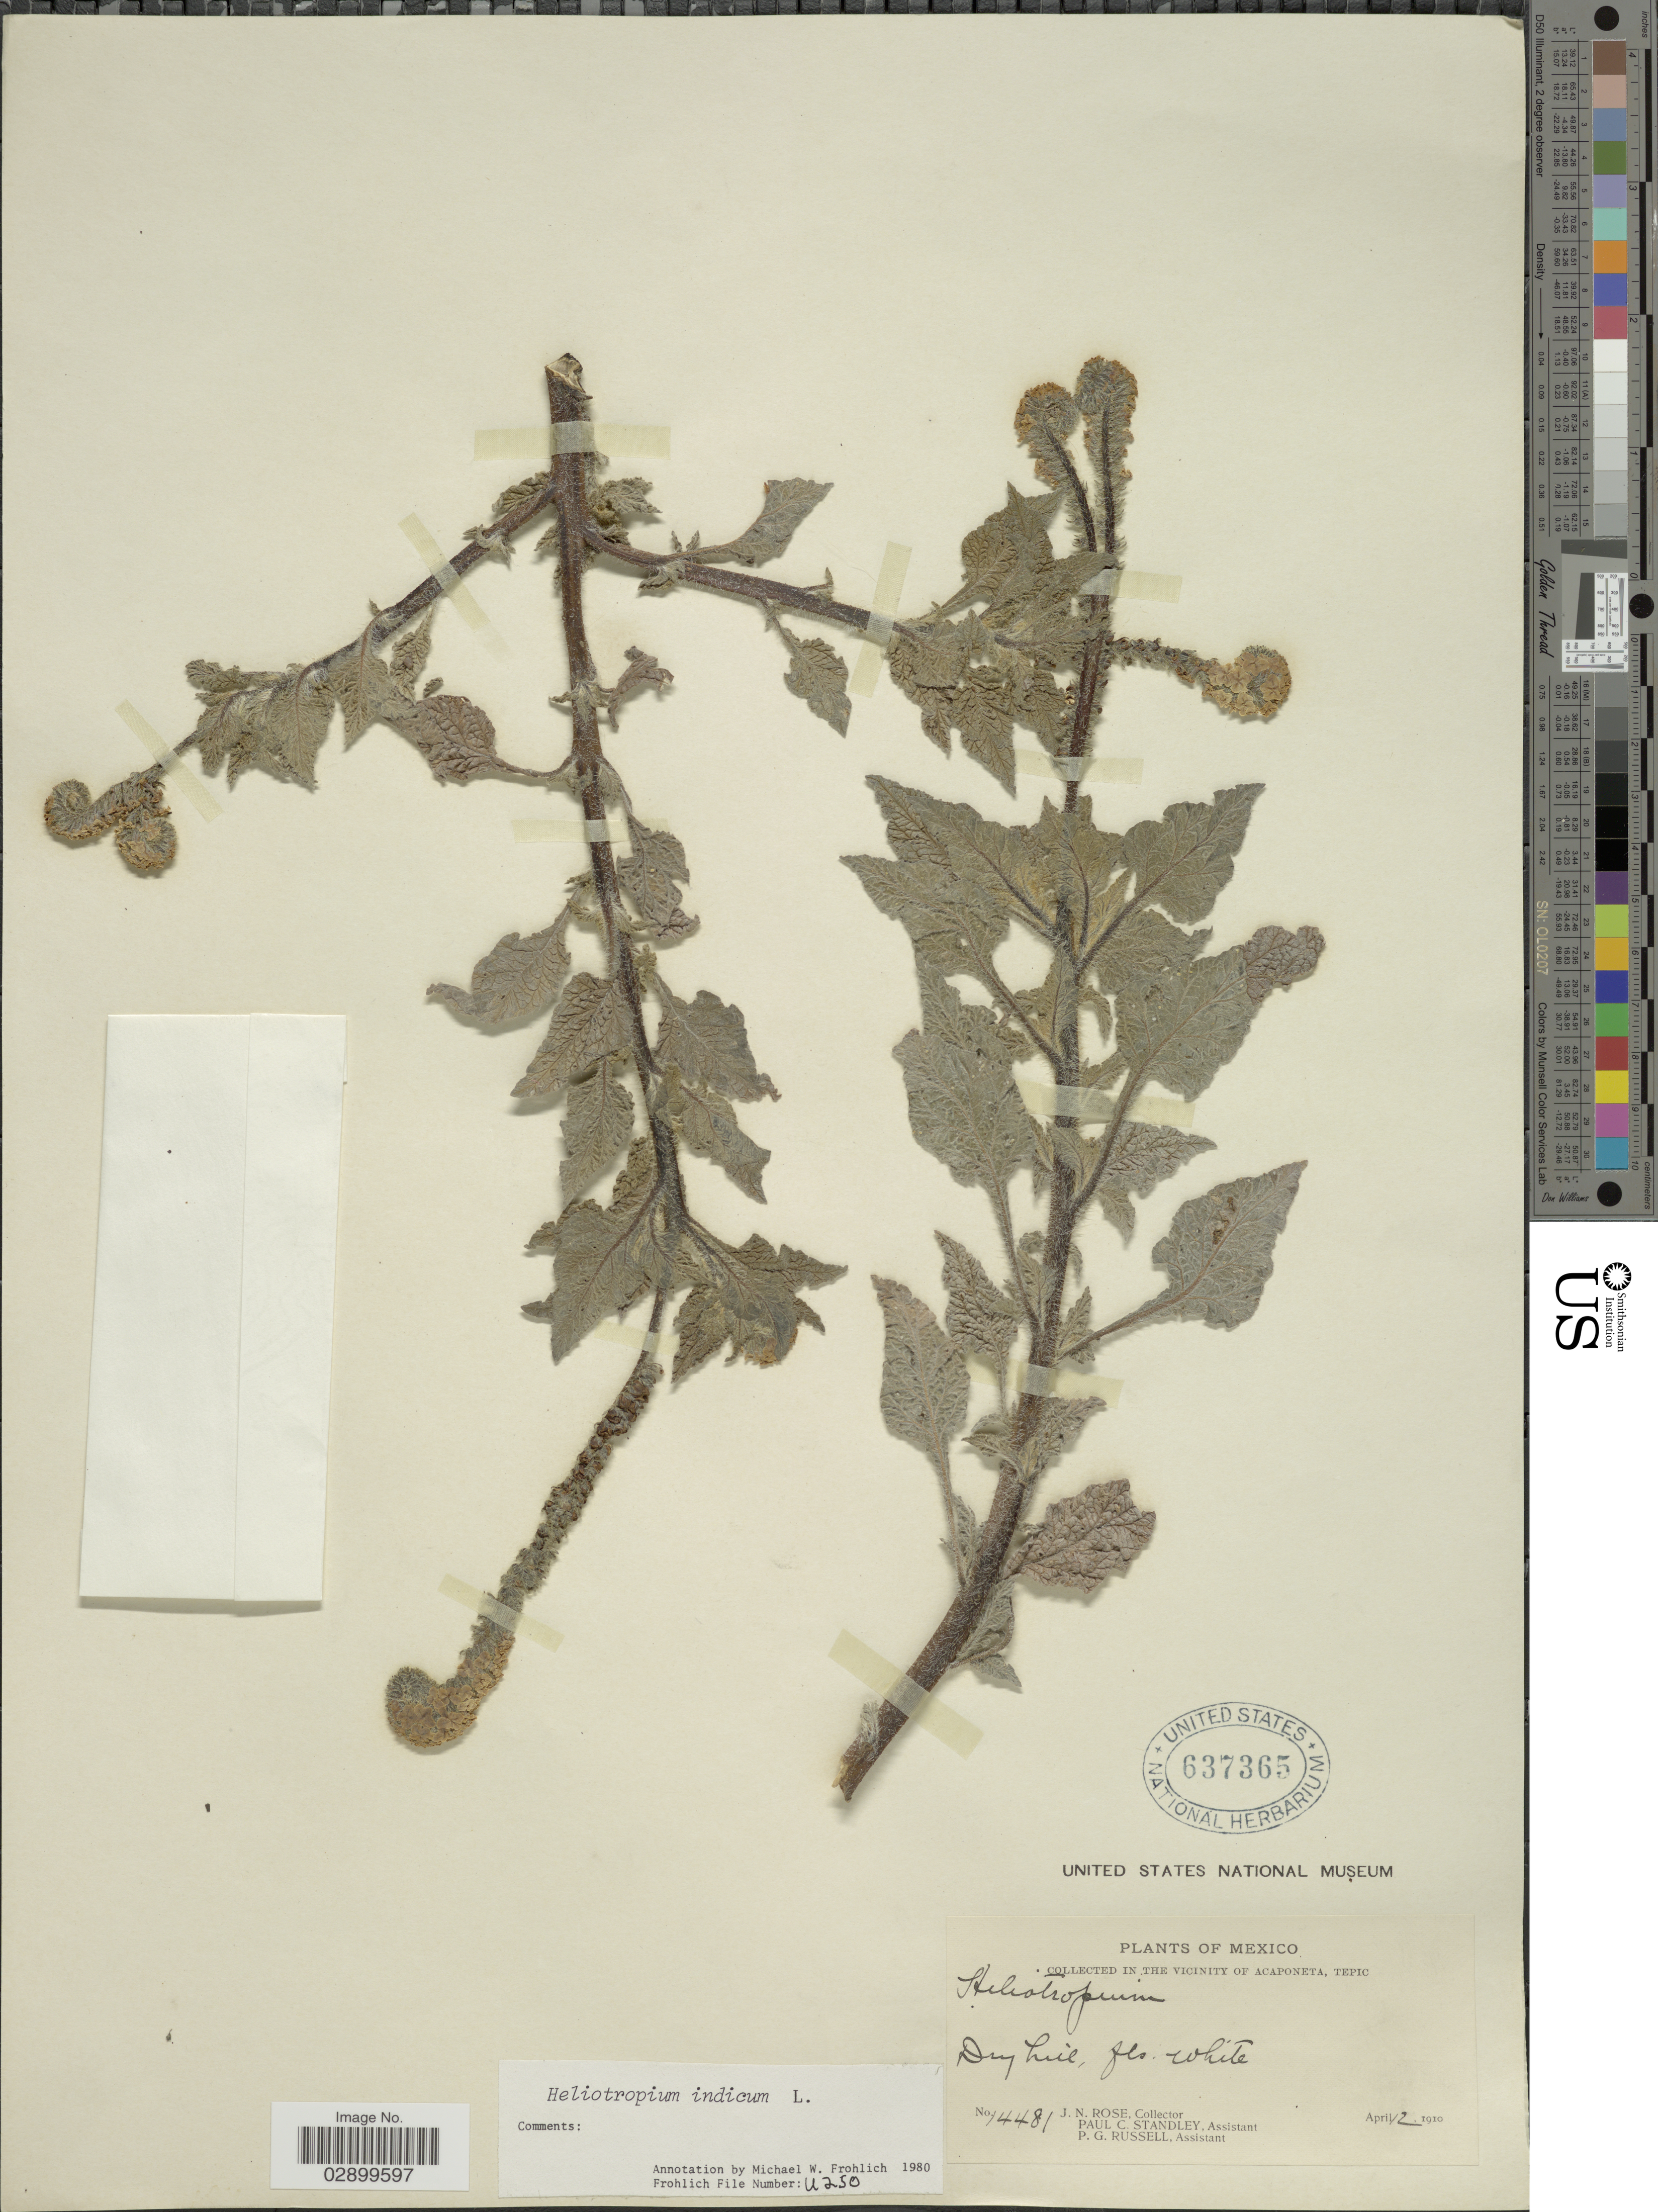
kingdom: Plantae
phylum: Tracheophyta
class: Magnoliopsida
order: Boraginales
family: Heliotropiaceae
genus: Heliotropium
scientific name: Heliotropium indicum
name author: L.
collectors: J. N. Rose, P. C. Standley & P. G. Russell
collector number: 14481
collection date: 1910-04-12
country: Mexico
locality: In the vicinity of Acaponeta, Tepic.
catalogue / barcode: US 637365